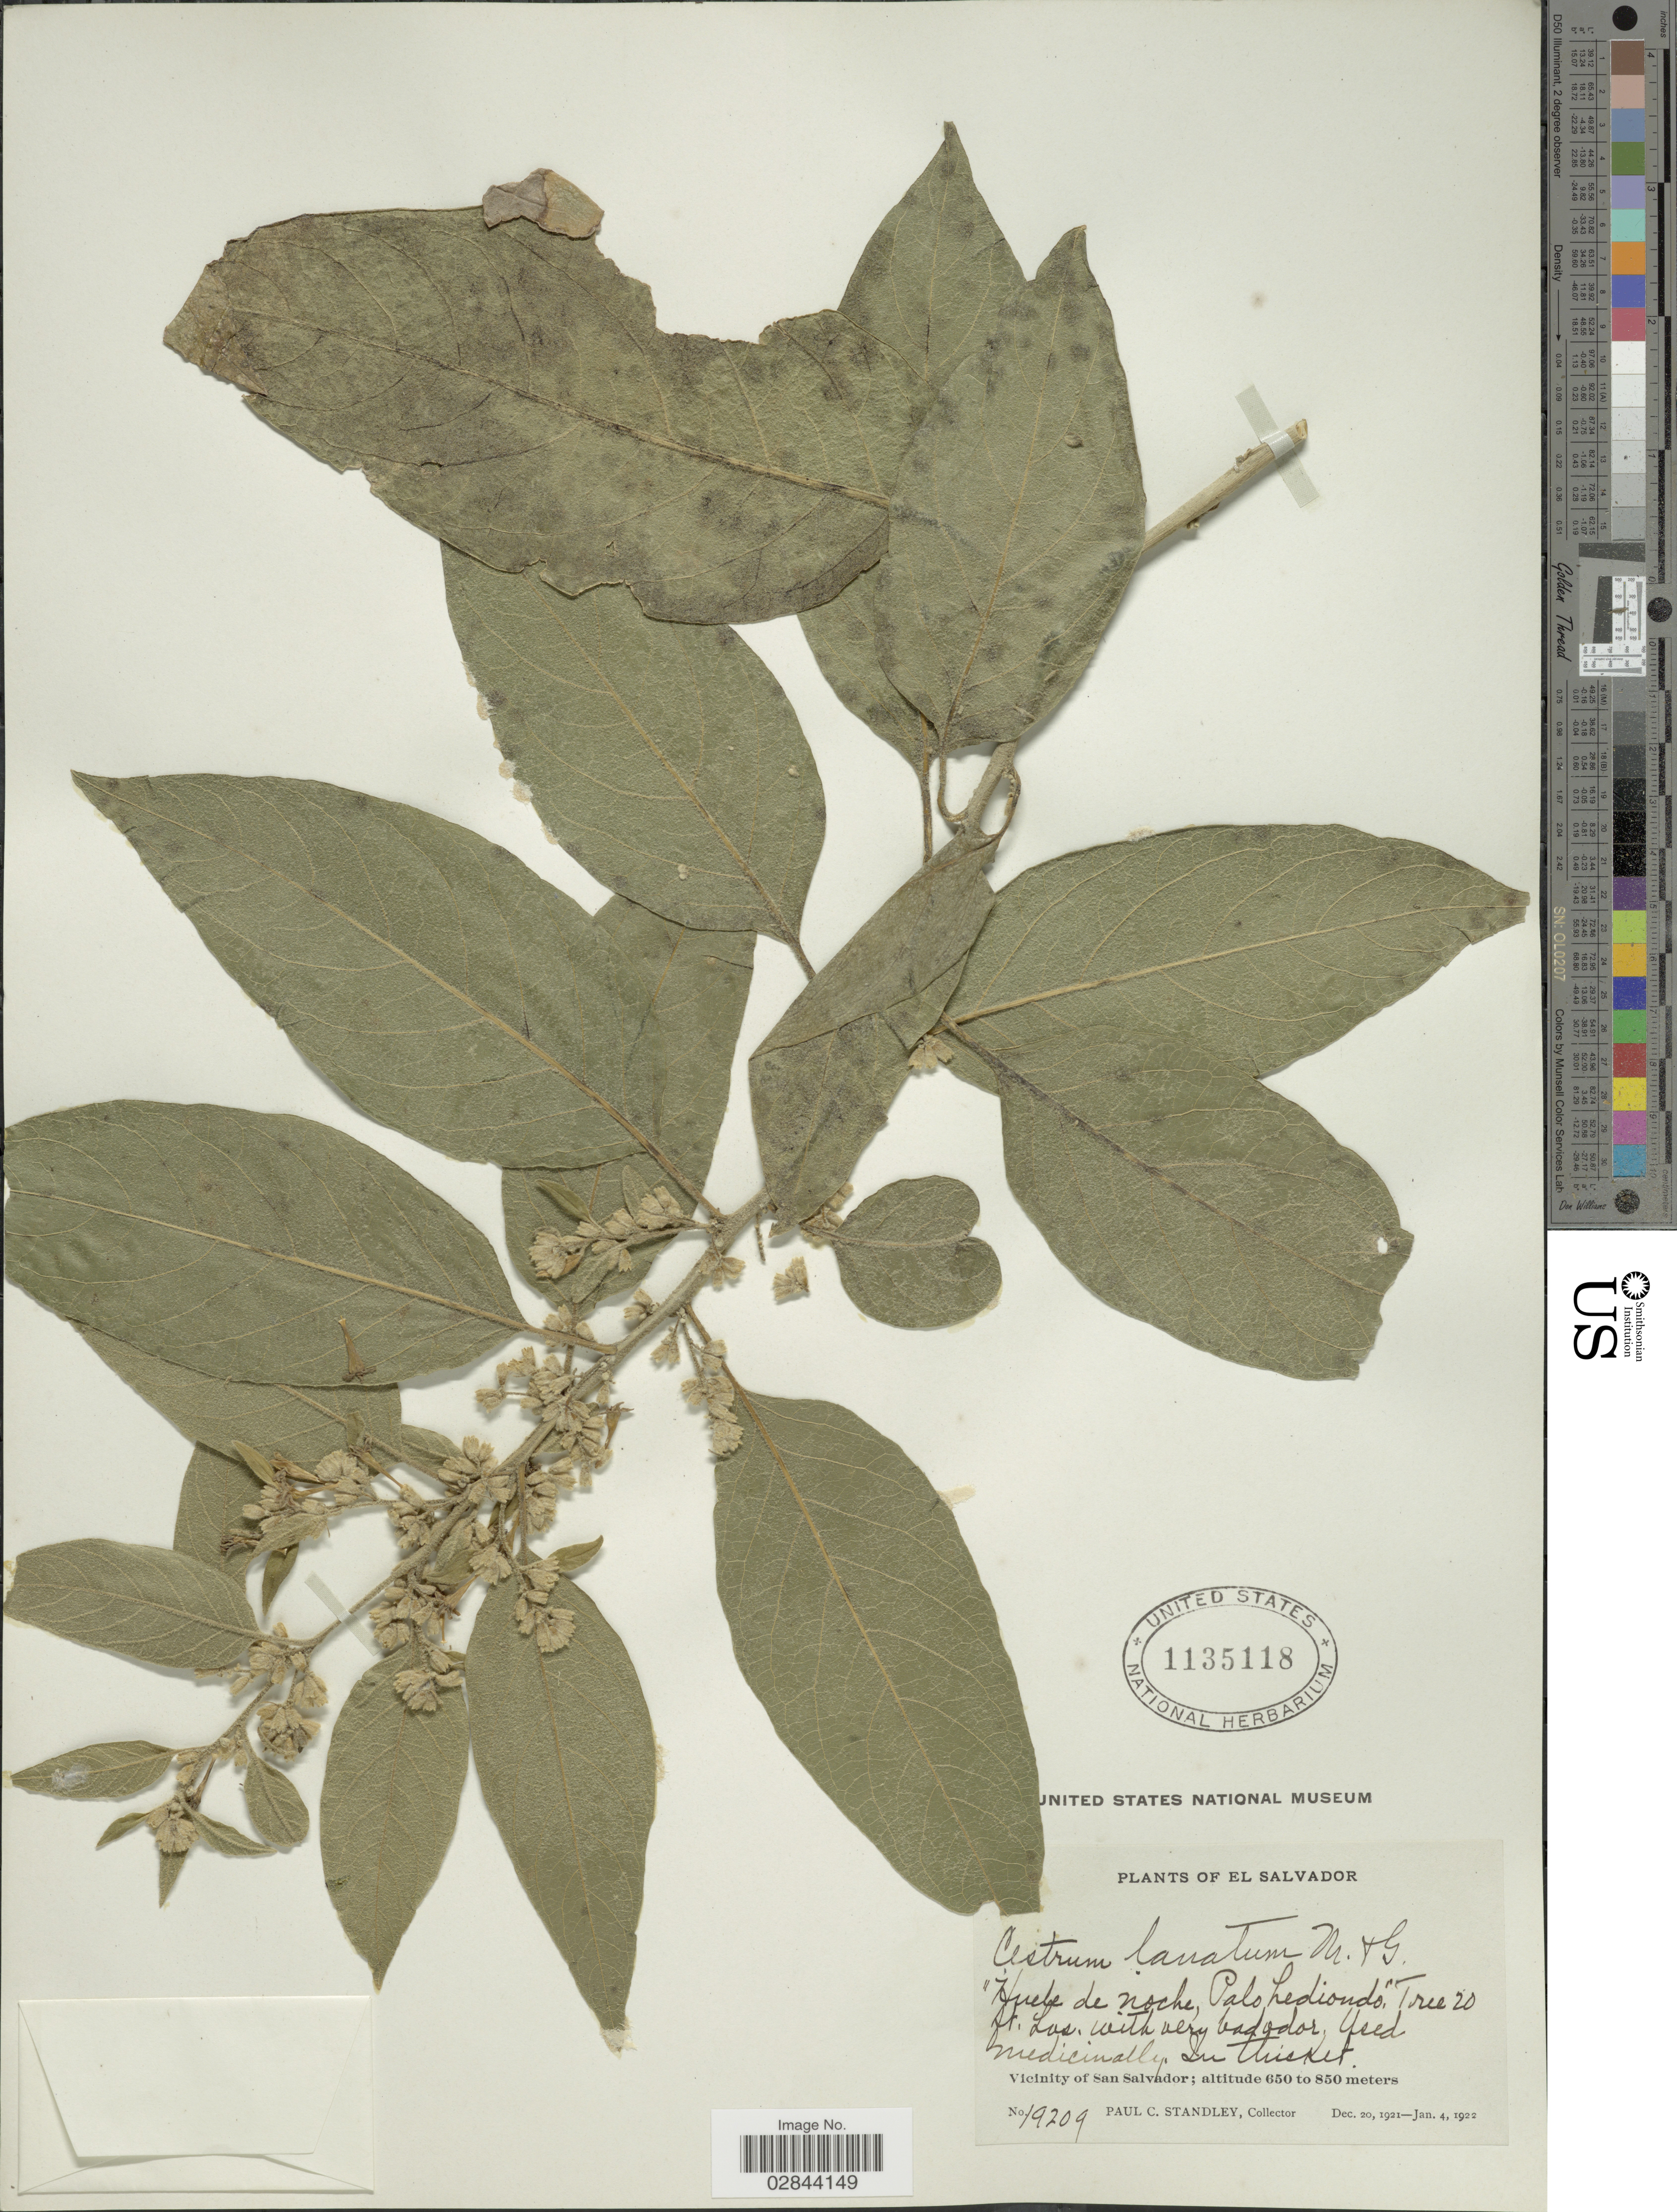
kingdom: Plantae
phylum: Tracheophyta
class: Magnoliopsida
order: Solanales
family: Solanaceae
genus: Cestrum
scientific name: Cestrum lanatum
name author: M. Martens & Galeotti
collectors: P. C. Standley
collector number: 19209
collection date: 1921-12-20/1922-01-04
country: El Salvador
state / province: San Salvador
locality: Vicinity of San Salvador, "Huele de noche, Palo hediondo".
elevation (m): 650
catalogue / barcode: US 1135118